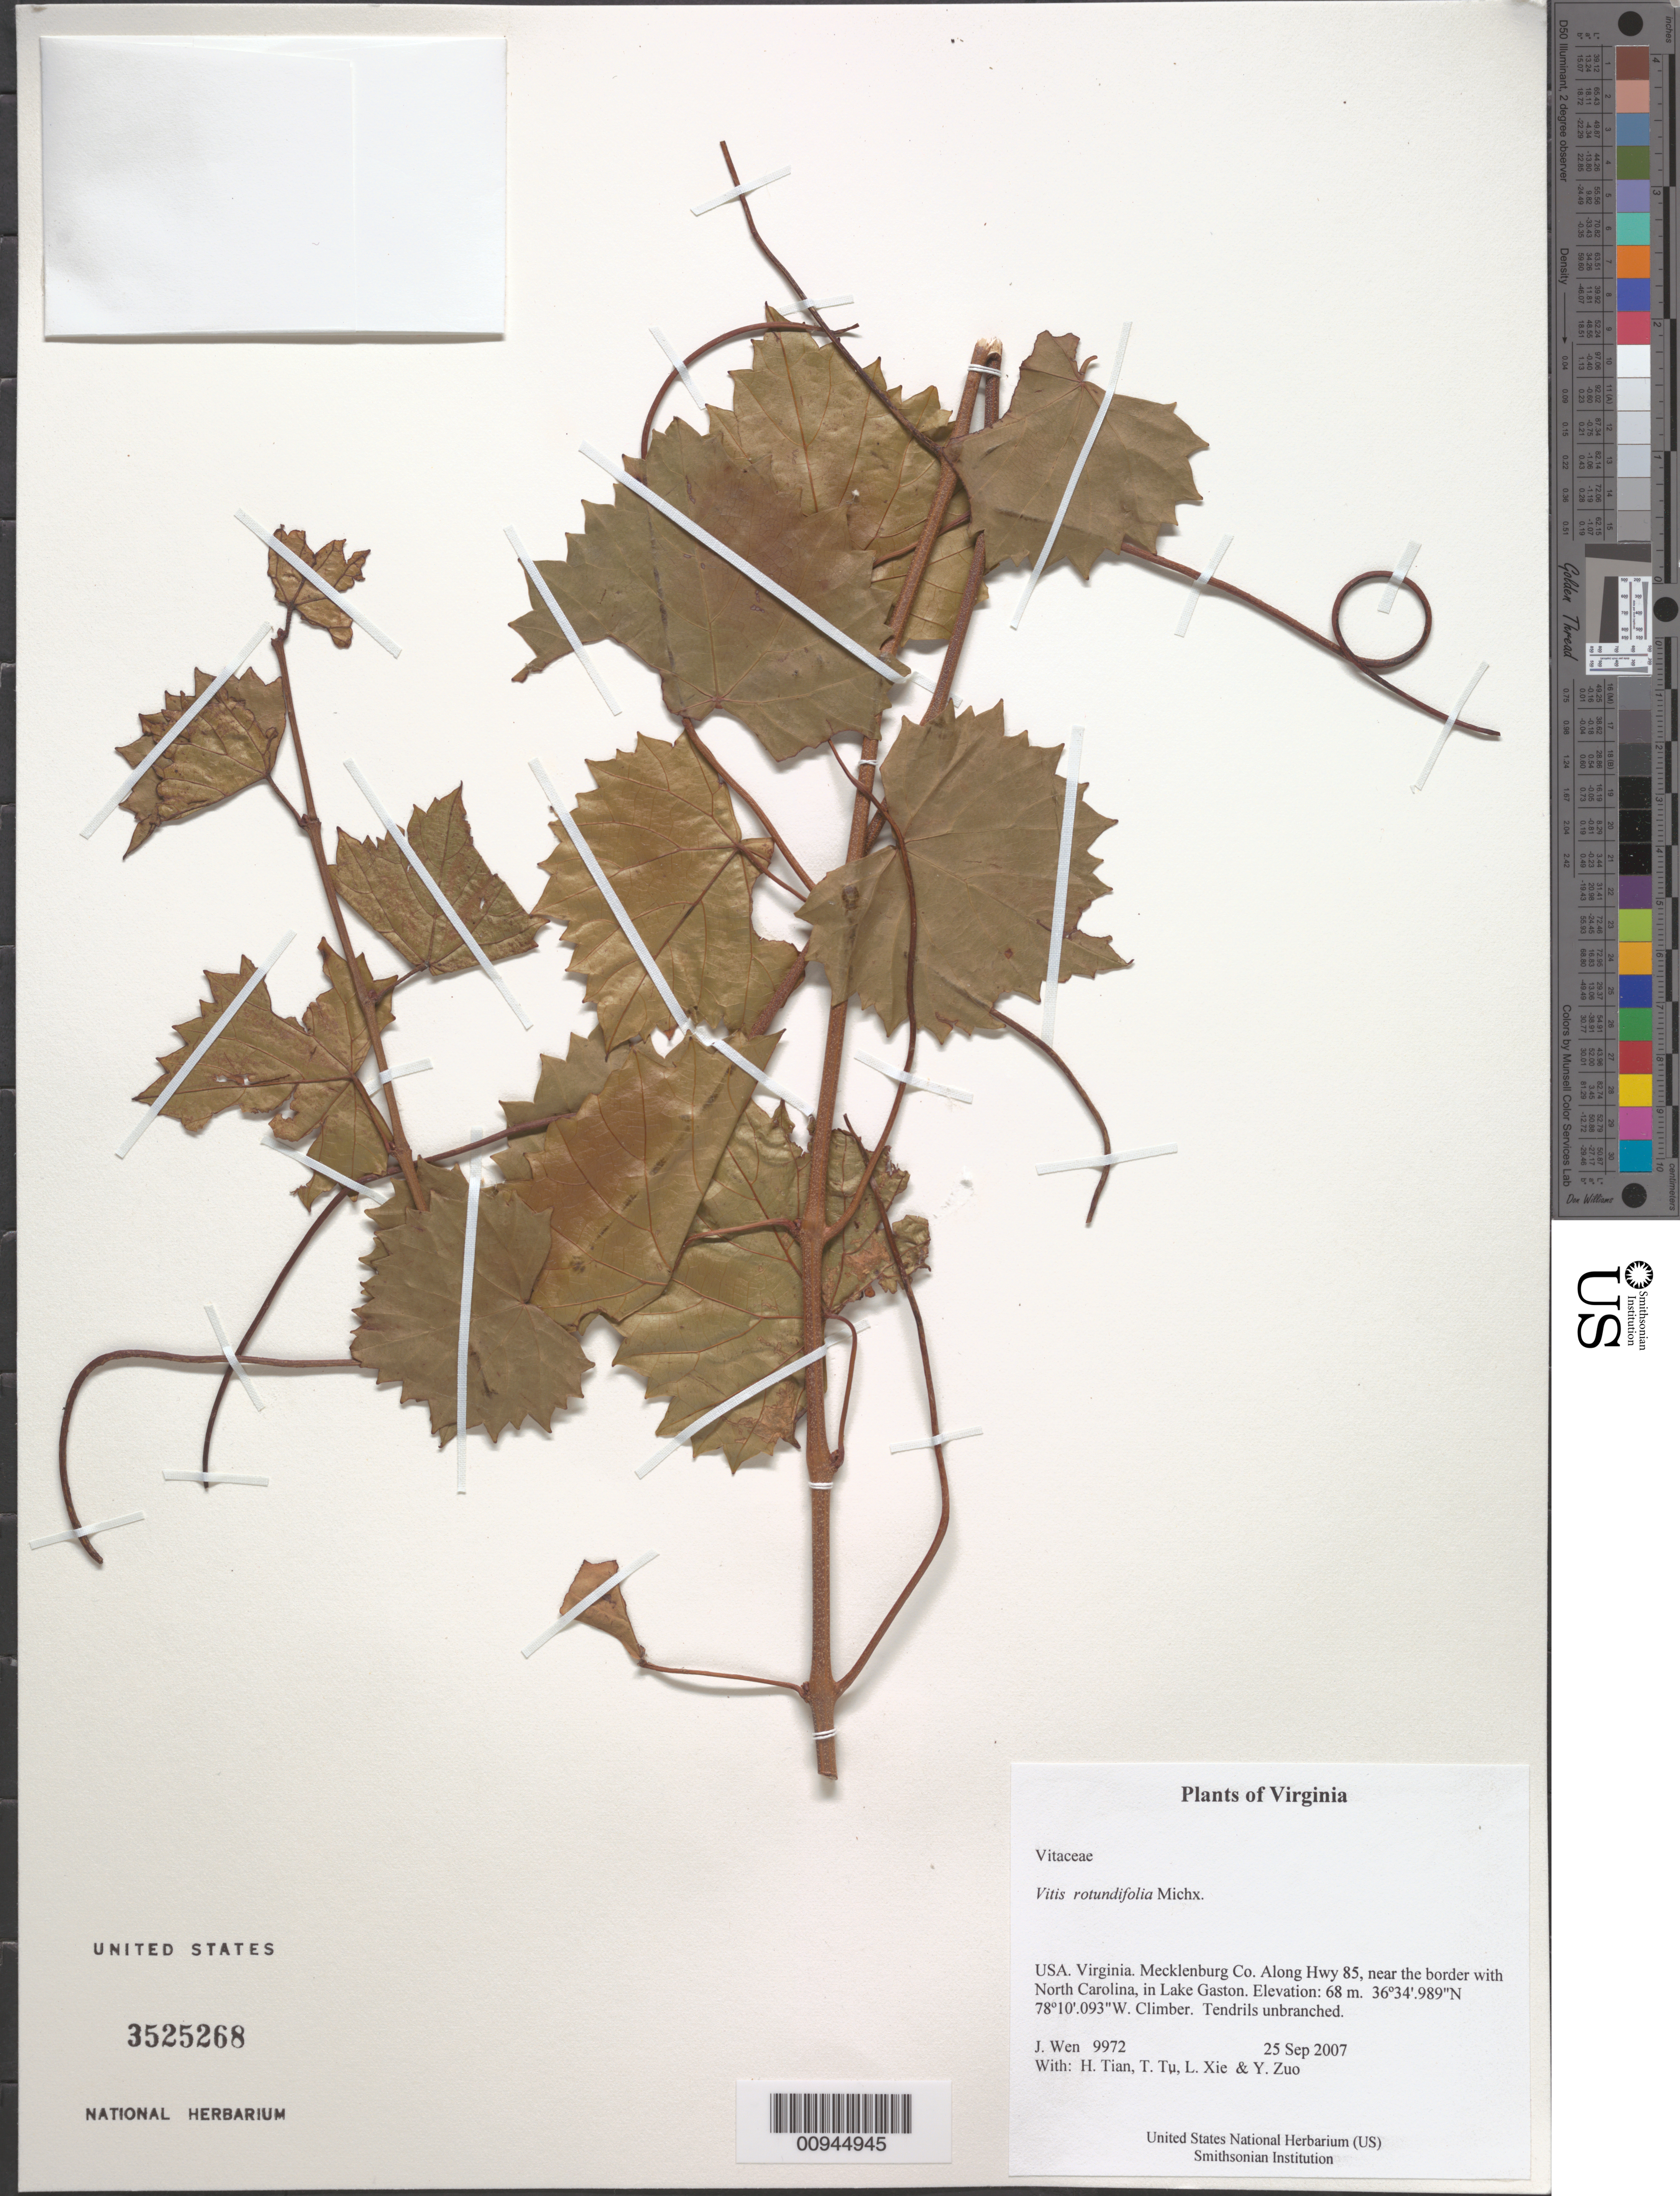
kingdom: Plantae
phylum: Tracheophyta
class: Magnoliopsida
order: Vitales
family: Vitaceae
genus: Parthenocissus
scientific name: Parthenocissus quinquefolia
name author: (L.) Planch.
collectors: J. Wen, H. Tian, T. Tu, L. Xie & Y. Zuo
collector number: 9971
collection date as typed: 25 Sep 2007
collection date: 2007-09-25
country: United States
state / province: Virginia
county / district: Mecklenburg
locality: Along Hwy 85, near the border with North Carolina, in Lake Gaston.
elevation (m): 68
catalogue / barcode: US 3525268